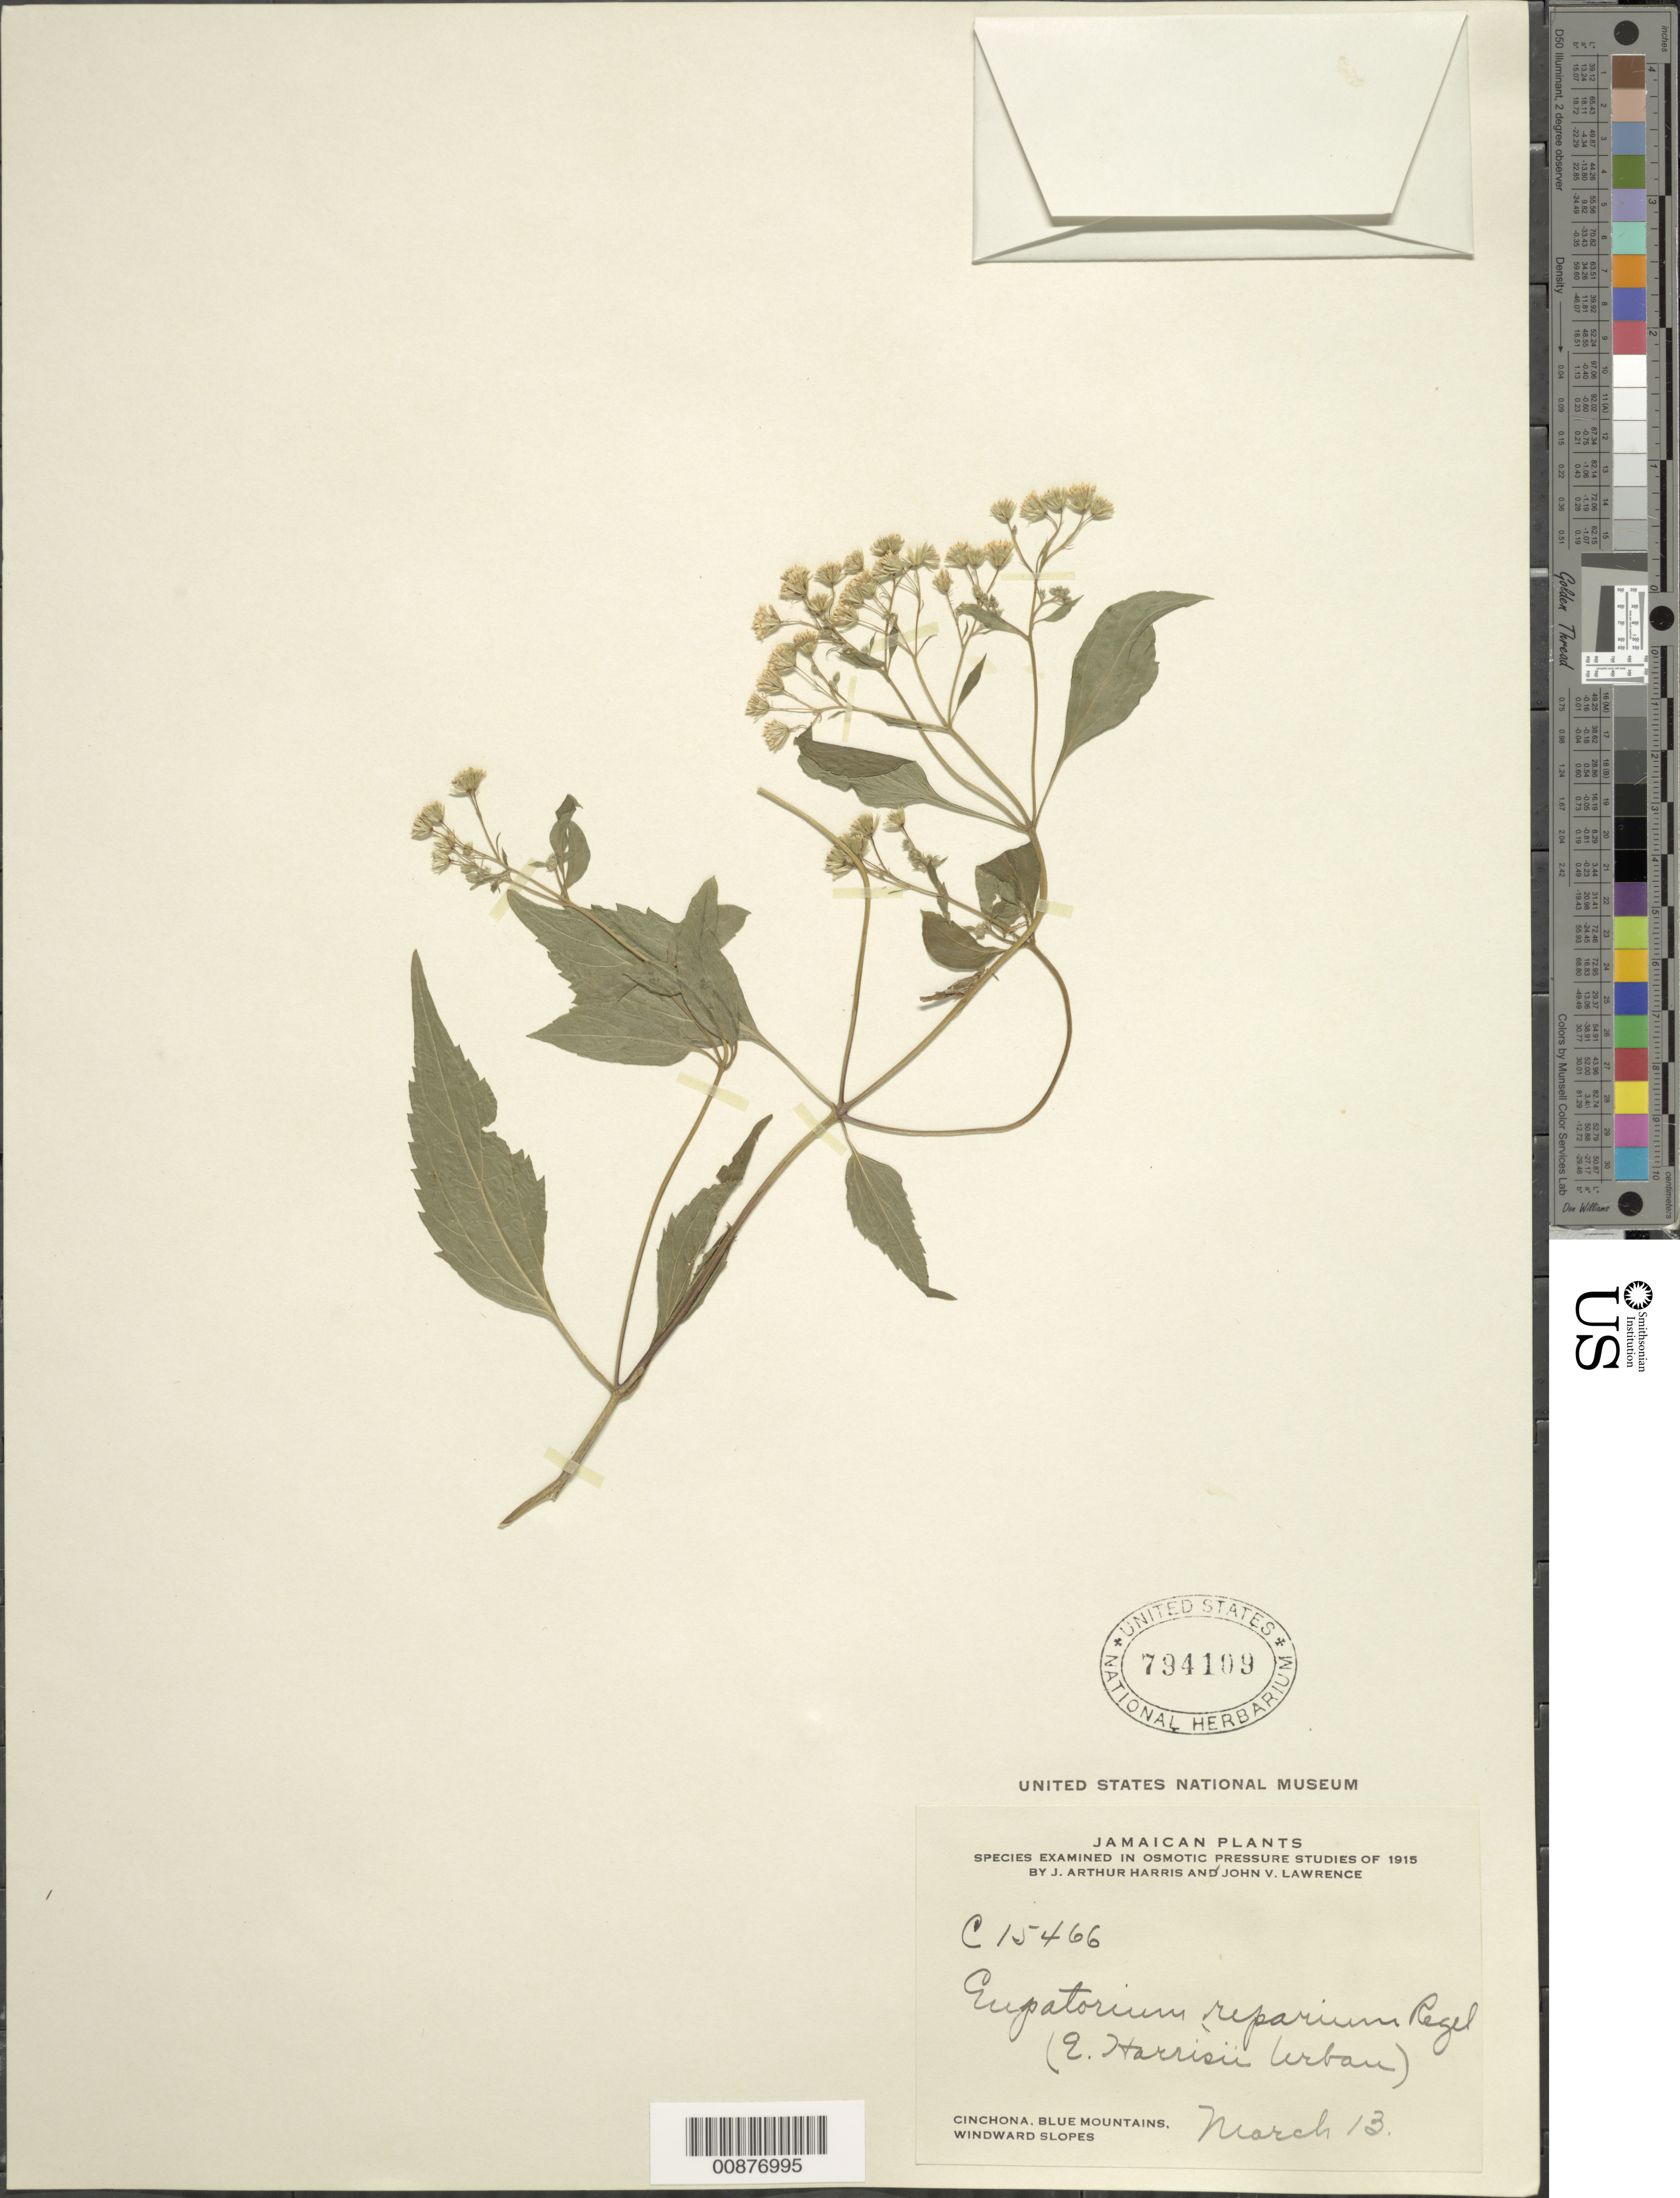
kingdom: Plantae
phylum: Tracheophyta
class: Magnoliopsida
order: Asterales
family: Asteraceae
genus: Ageratina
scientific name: Ageratina riparia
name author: (Regel) R.M. King & H. Rob.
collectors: J. A. Harris & J. Lawrence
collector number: C 15466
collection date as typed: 13 Mar 1915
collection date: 1915-03-13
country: Jamaica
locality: Cinchona, Blue Mountains, windward slopes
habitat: Montane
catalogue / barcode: US 794109